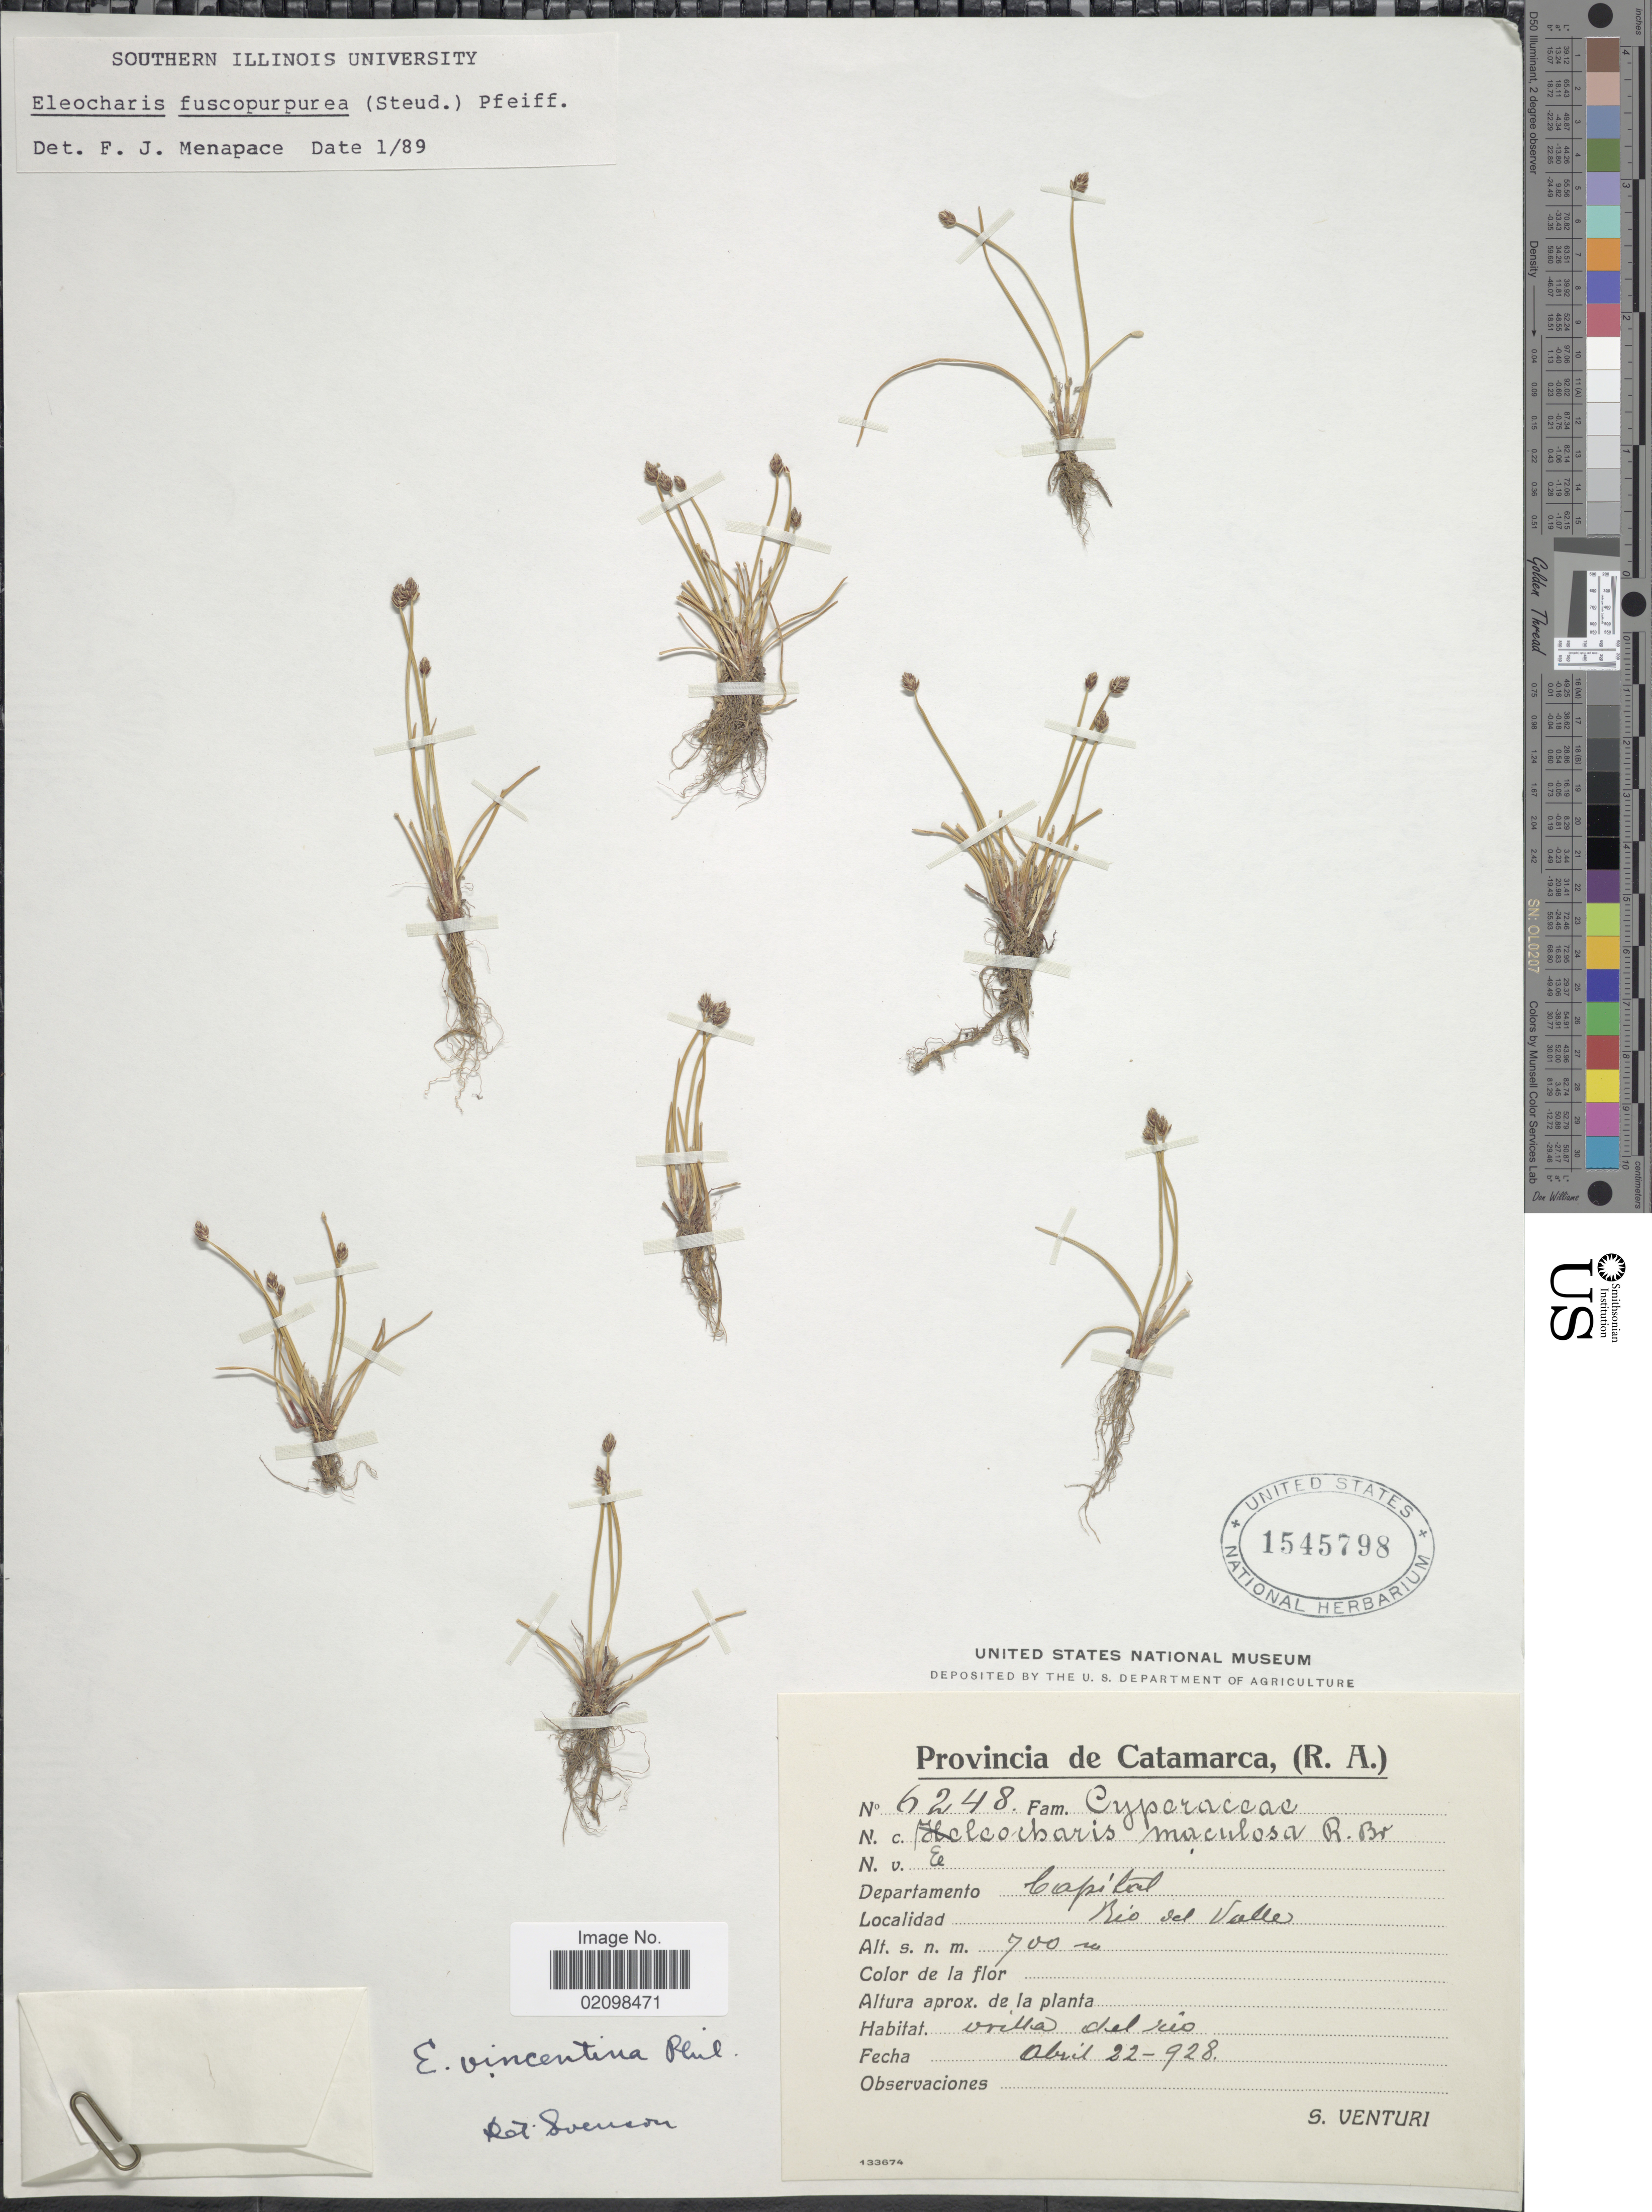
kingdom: Plantae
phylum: Tracheophyta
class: Liliopsida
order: Poales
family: Cyperaceae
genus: Eleocharis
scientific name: Eleocharis fuscopurpurea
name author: (Steud.) H. Pfeiff.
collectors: S. Venturi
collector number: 6248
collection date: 1928-04-22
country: Argentina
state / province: Catamarca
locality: (R.A.) Departamento Capital. Rio del Valle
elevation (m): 700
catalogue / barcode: US 1545798